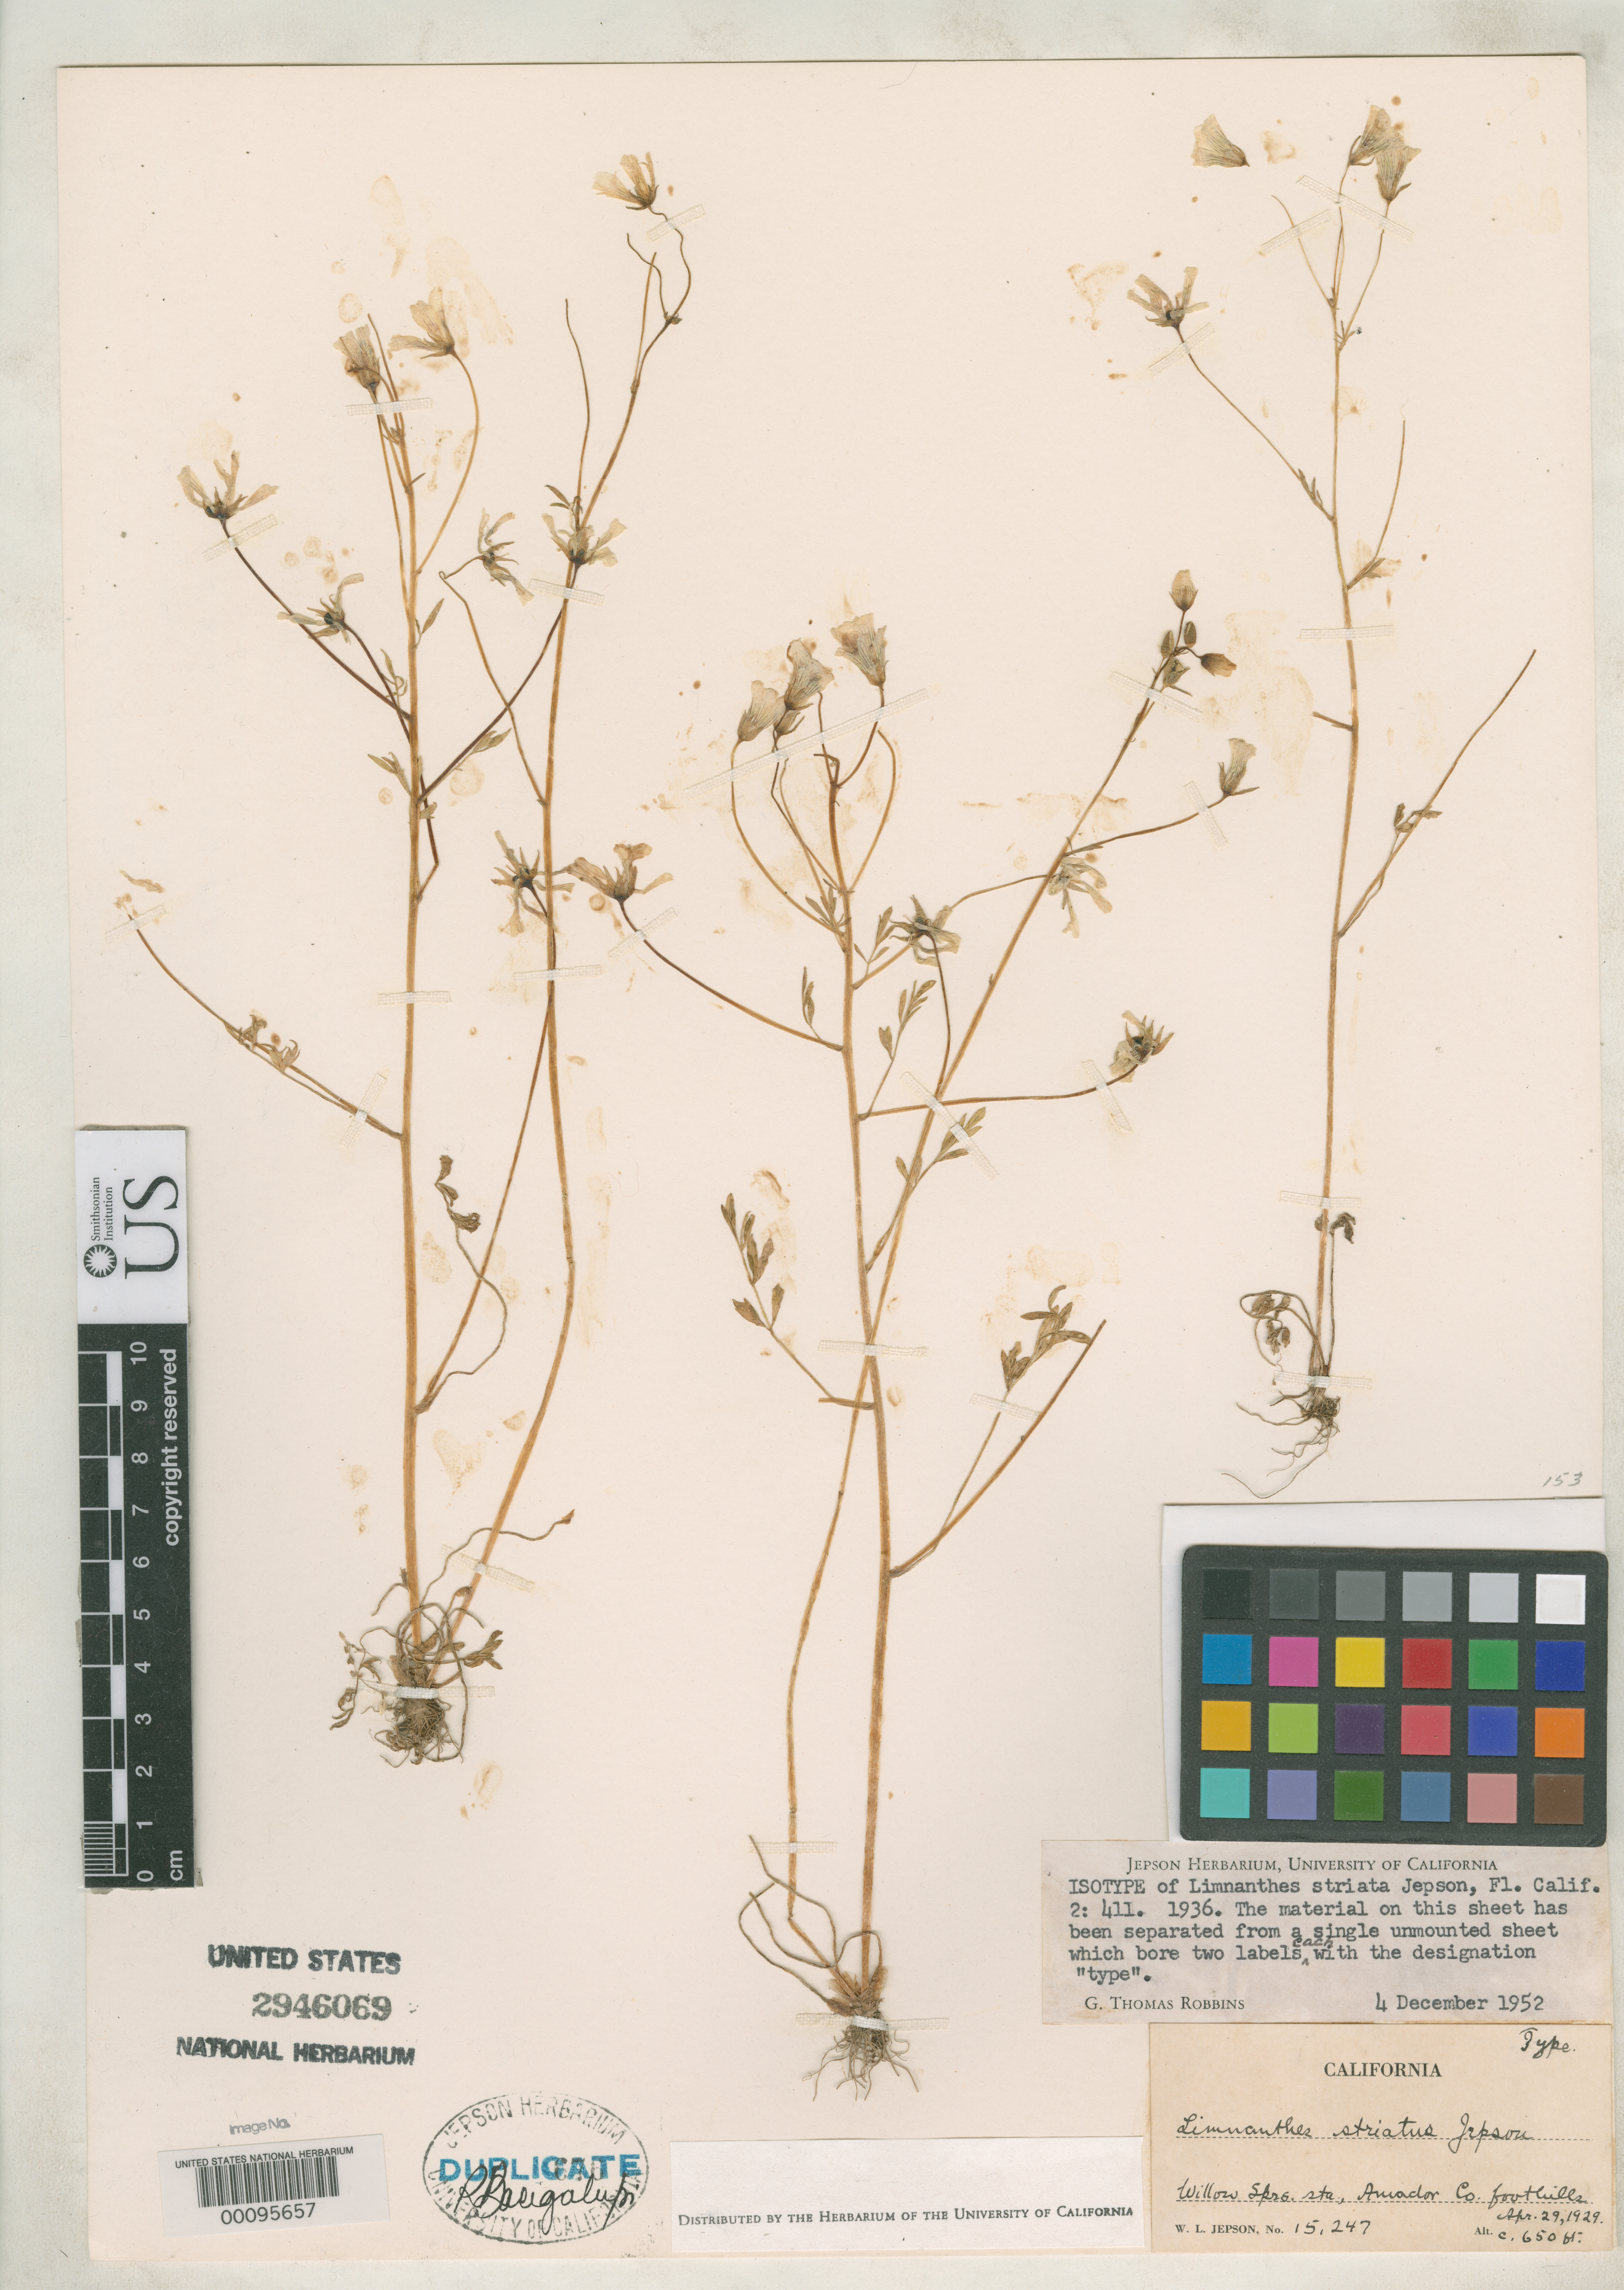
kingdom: Plantae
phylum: Tracheophyta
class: Magnoliopsida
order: Brassicales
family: Limnanthaceae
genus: Limnanthes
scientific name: Limnanthes striata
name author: Jeps.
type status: Isolectotype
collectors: W. L. Jepson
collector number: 15247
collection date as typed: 29 Apr 1929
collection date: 1929-04-29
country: United States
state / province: California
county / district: Amador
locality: Willow Spring Station; alt. 650-1000 ft.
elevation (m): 198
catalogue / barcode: US 2946069